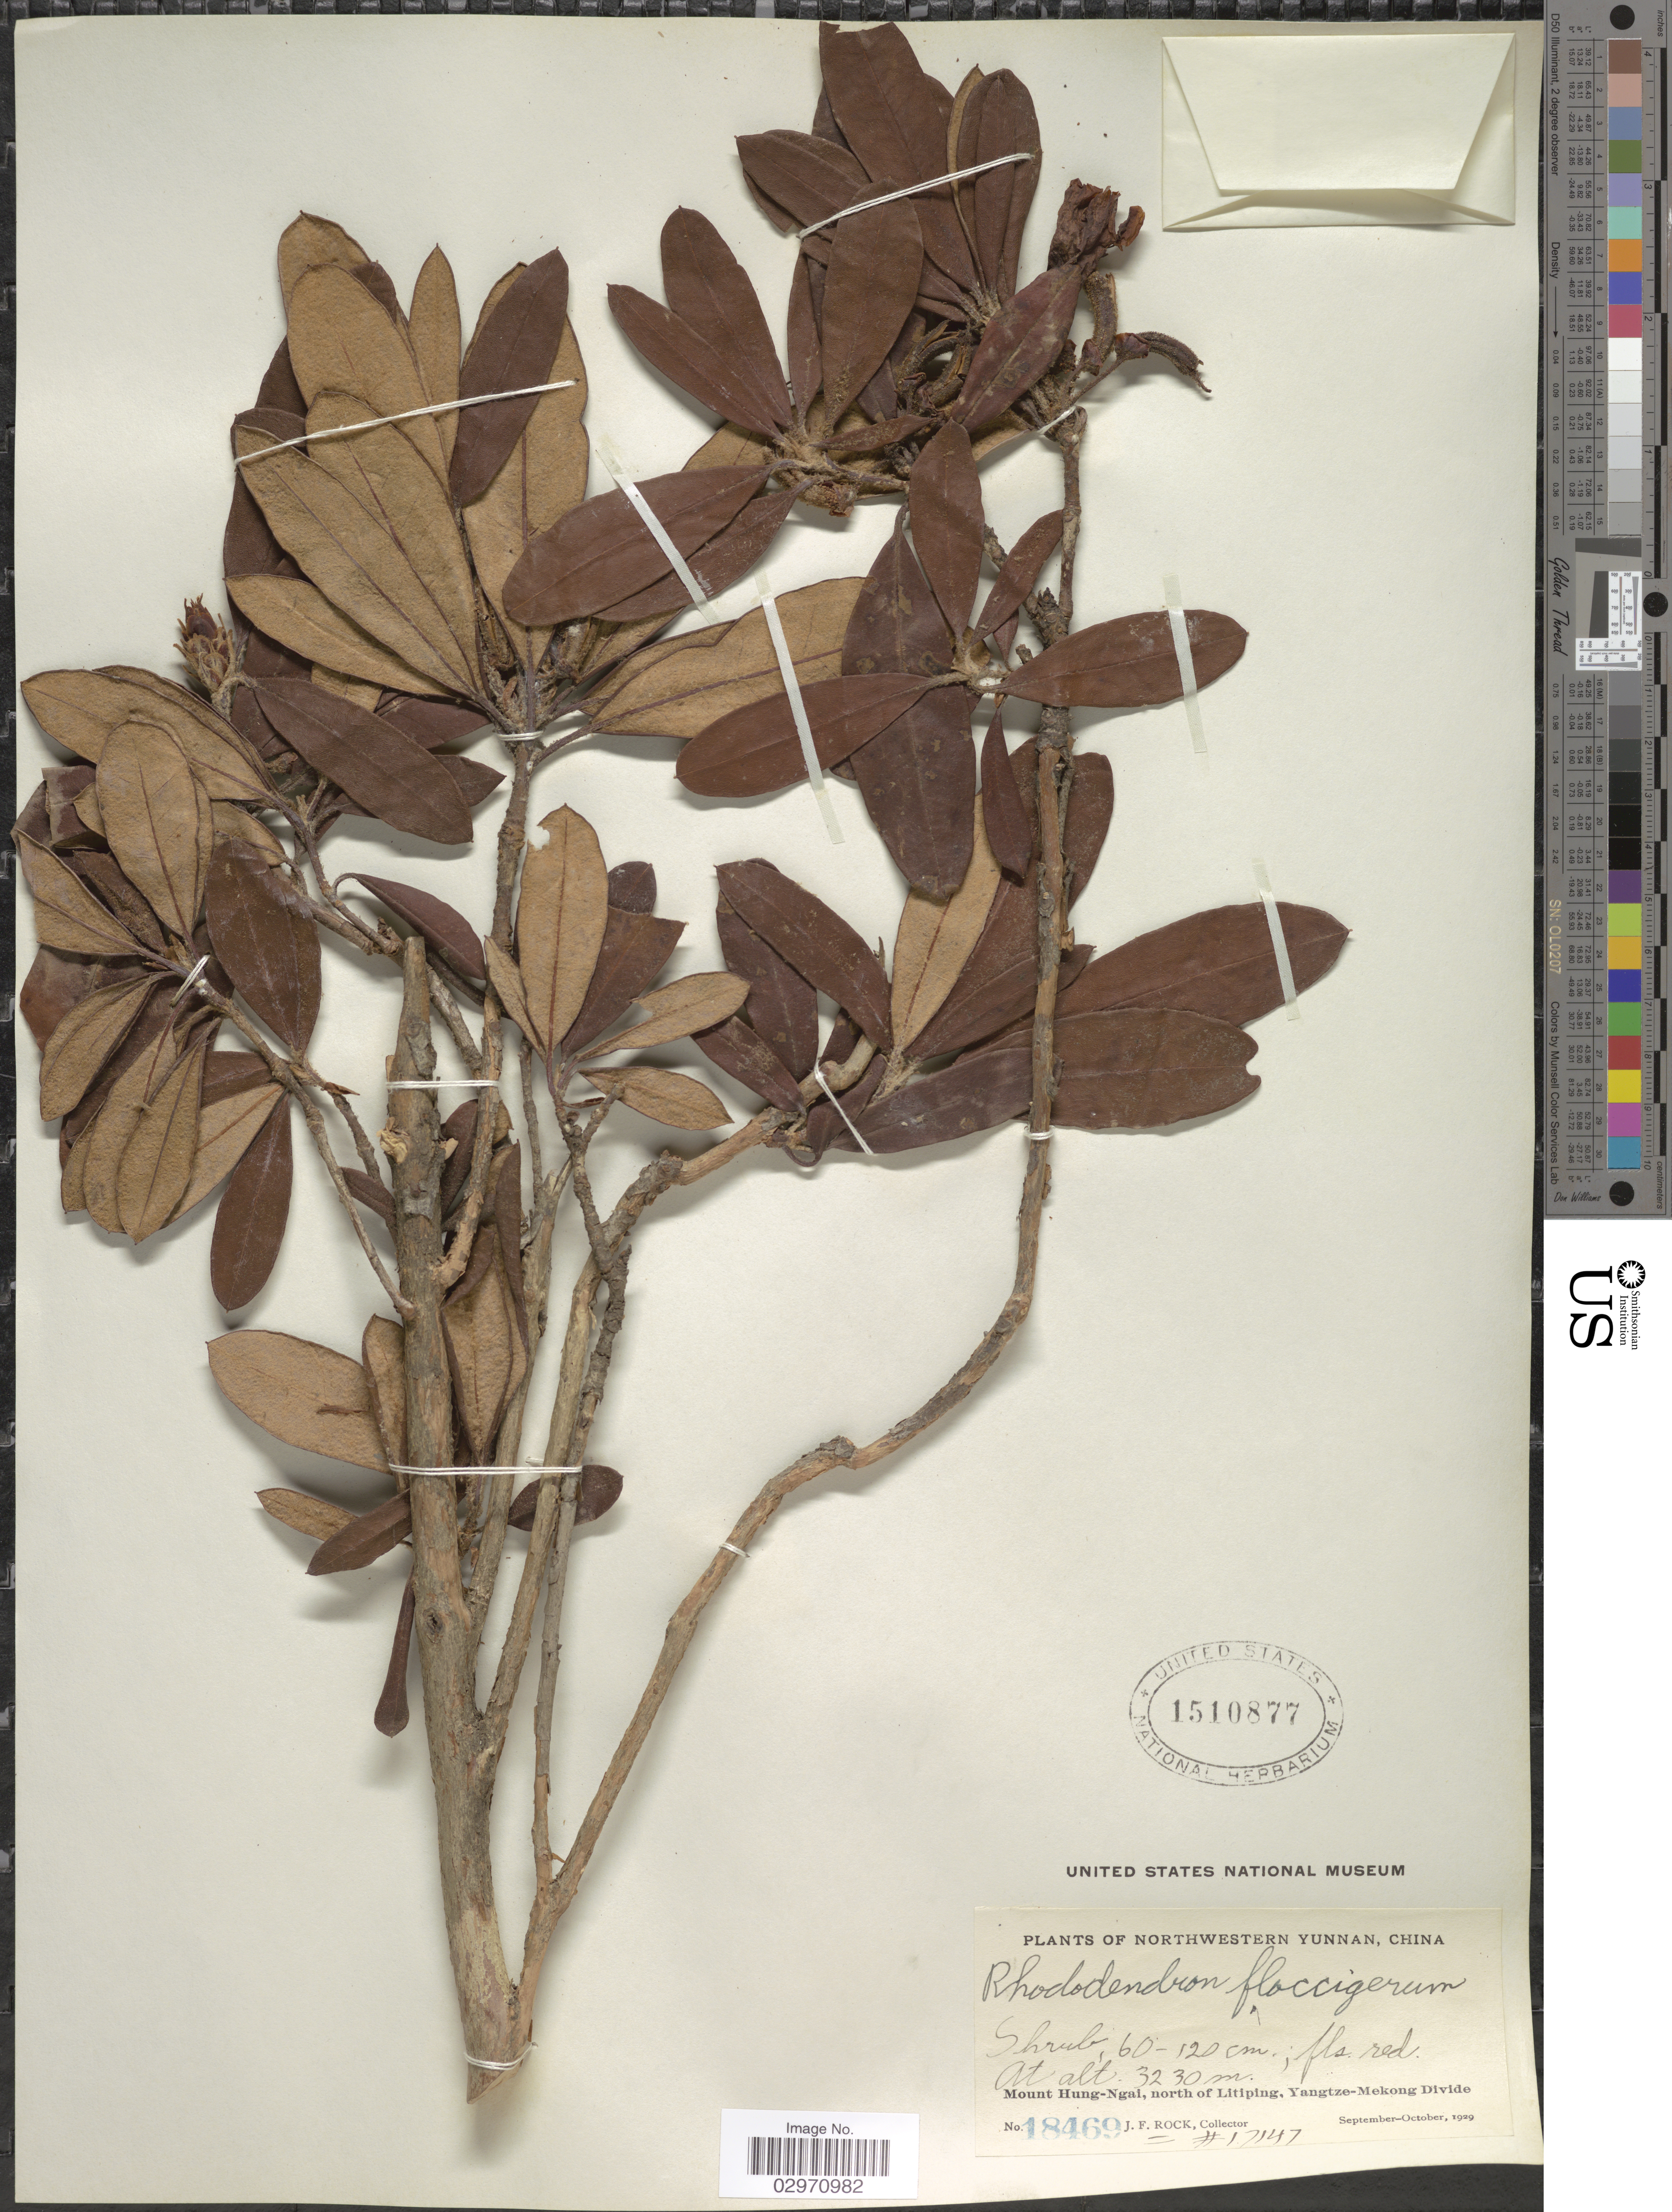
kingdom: Plantae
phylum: Tracheophyta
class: Magnoliopsida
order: Ericales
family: Ericaceae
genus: Rhododendron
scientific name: Rhododendron floccigerum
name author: Franch.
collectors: J. Rock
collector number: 18469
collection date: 1929-09/1929-10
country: China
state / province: Yunnan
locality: Northwestern Yunnan. Mount Hung-Ngai, north of Litiping, Yangtze-Mekong Divide.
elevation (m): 3230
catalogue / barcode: US 1510877